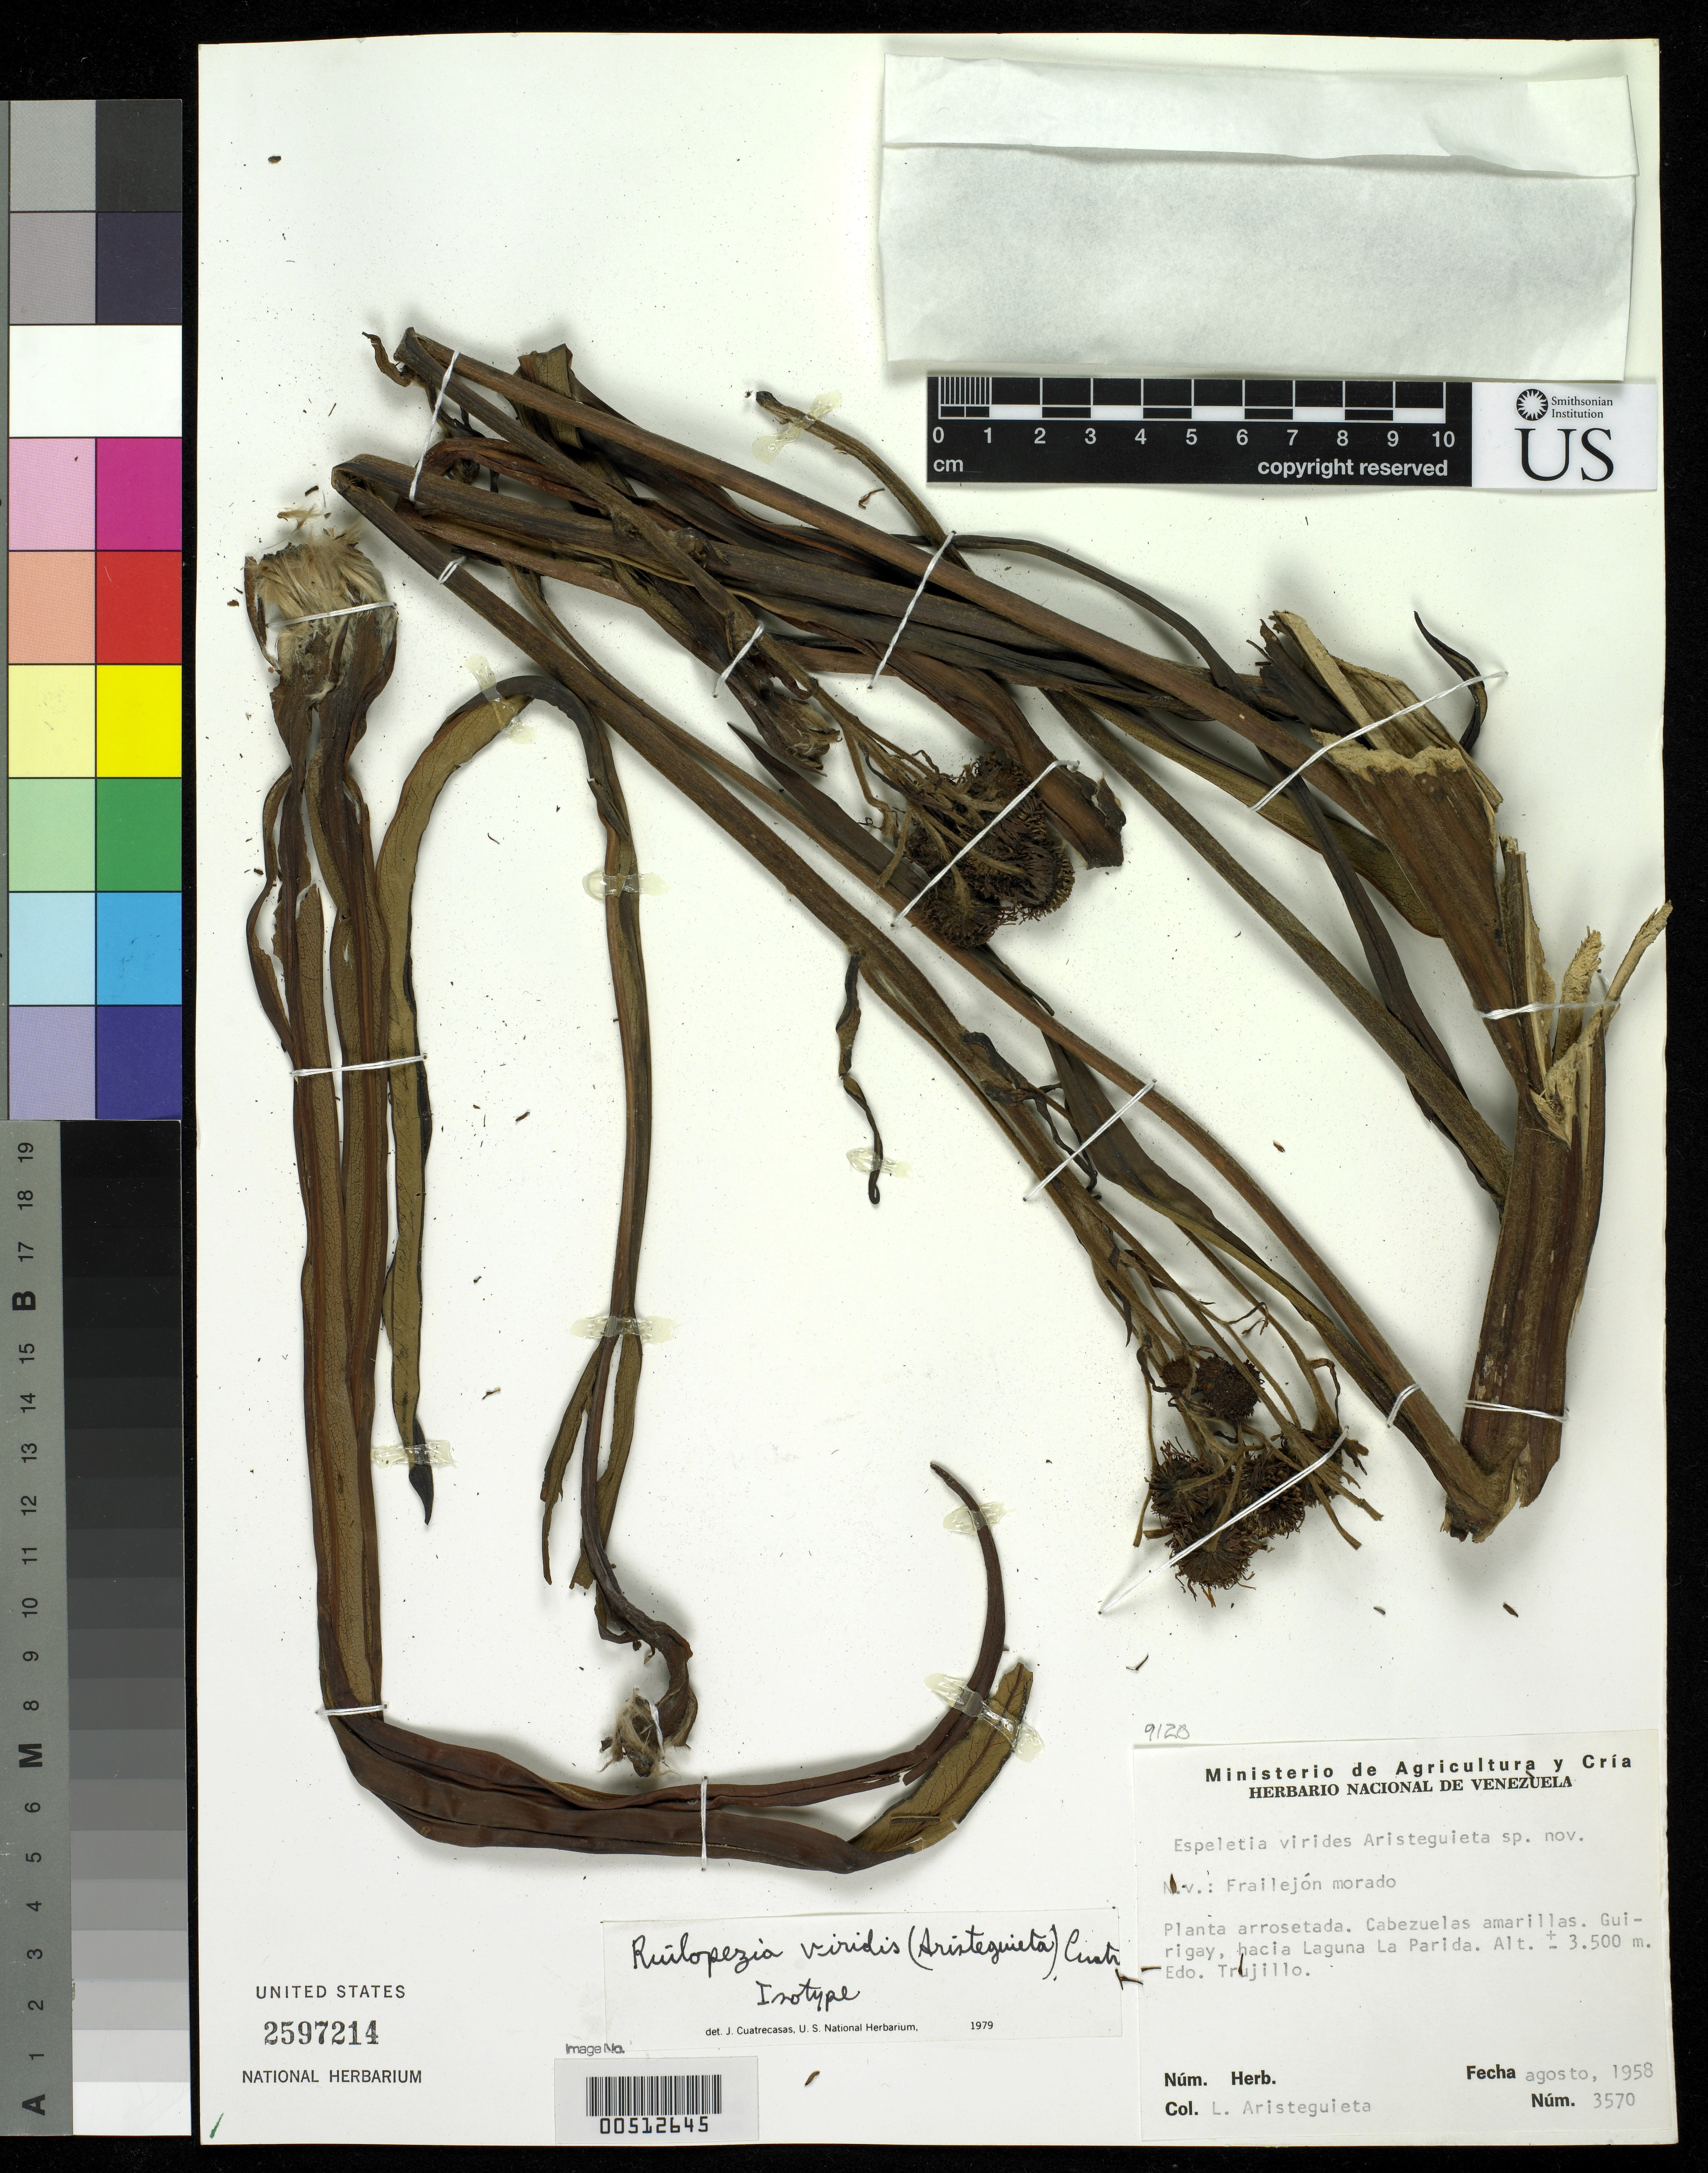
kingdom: Plantae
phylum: Tracheophyta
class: Magnoliopsida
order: Asterales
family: Asteraceae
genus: Espeletia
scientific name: Espeletia viridis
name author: Aristeg.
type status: Isotype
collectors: L. Aristeguieta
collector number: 3570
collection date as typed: Aug 1958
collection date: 1958-08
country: Venezuela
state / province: Trujillo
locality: Guirigay, hacia Laguna La Parida. [Guirigay, toward Laguna La Parida.]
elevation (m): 3500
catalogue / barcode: US 2597214